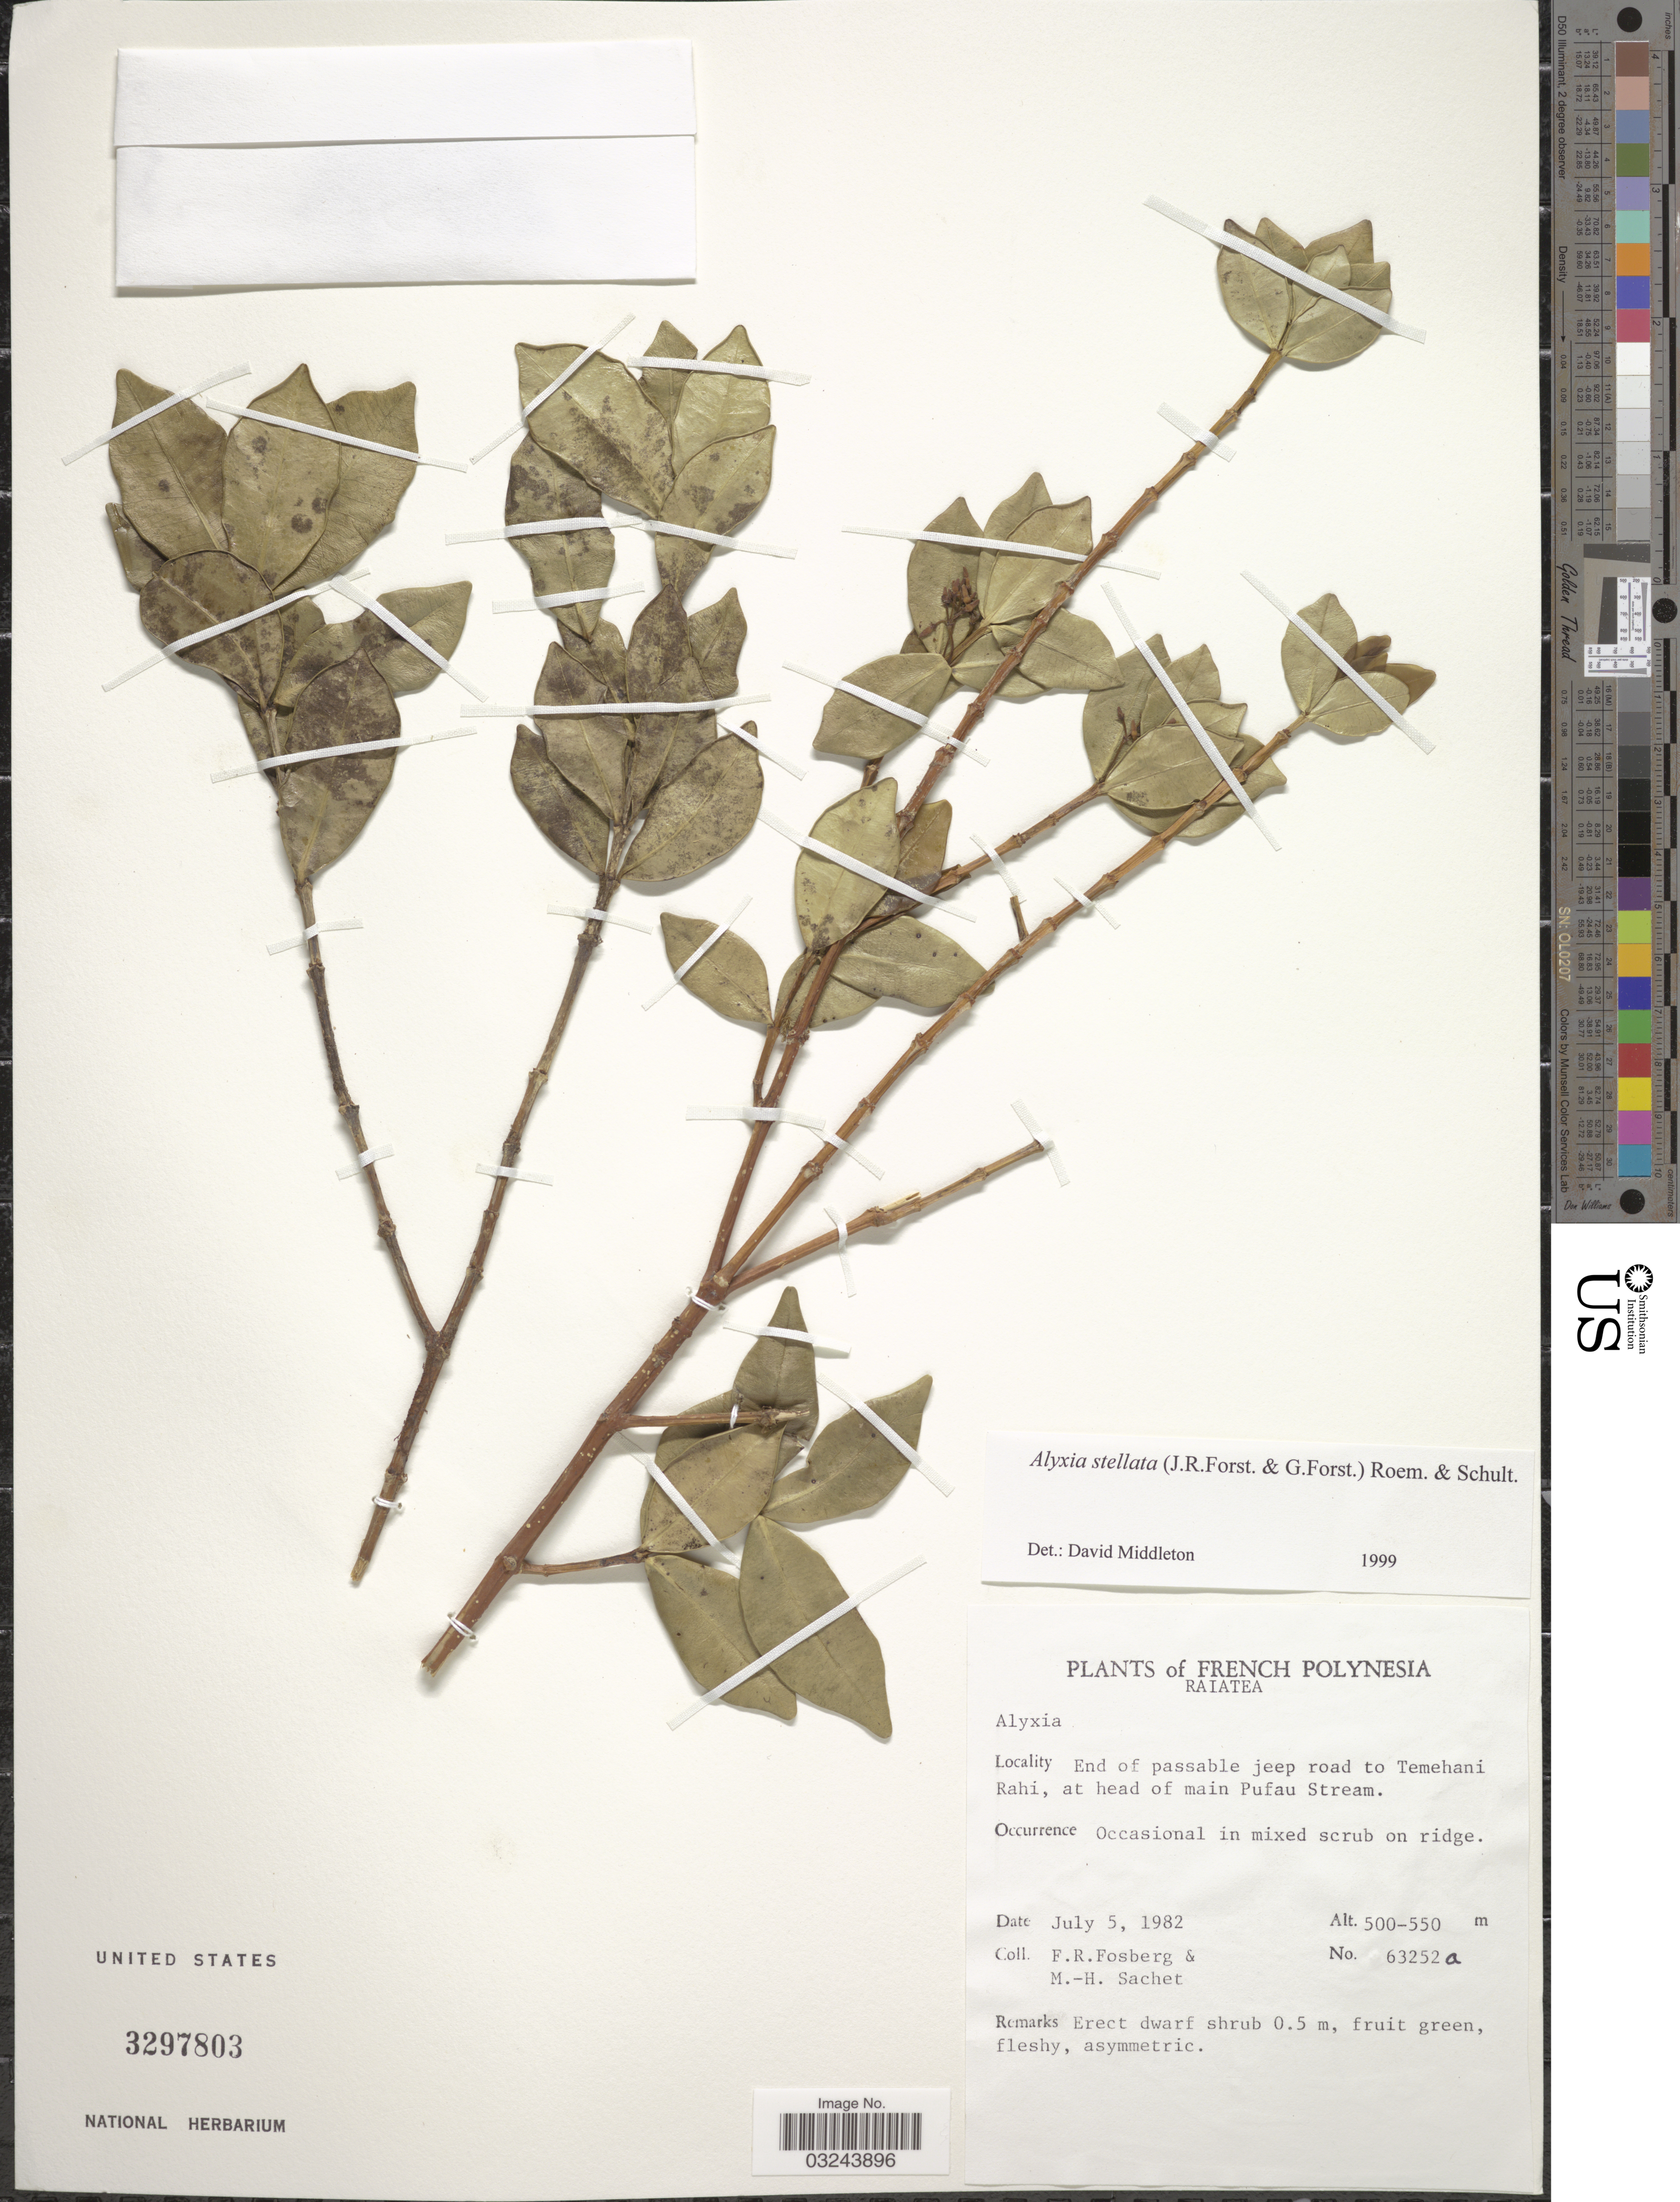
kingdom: Plantae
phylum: Tracheophyta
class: Magnoliopsida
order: Gentianales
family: Apocynaceae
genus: Alyxia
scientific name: Alyxia stellata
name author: (J.R. Forst. & G. Forst.) Roem. & Schult.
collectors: F. R. Fosberg & M.-H. Sachet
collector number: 63252a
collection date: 1982-07-05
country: French Polynesia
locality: Raiatea. End of passable jeep road to Temehani Rahi, at head of main Pufau Stream.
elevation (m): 500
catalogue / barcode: US 3297803